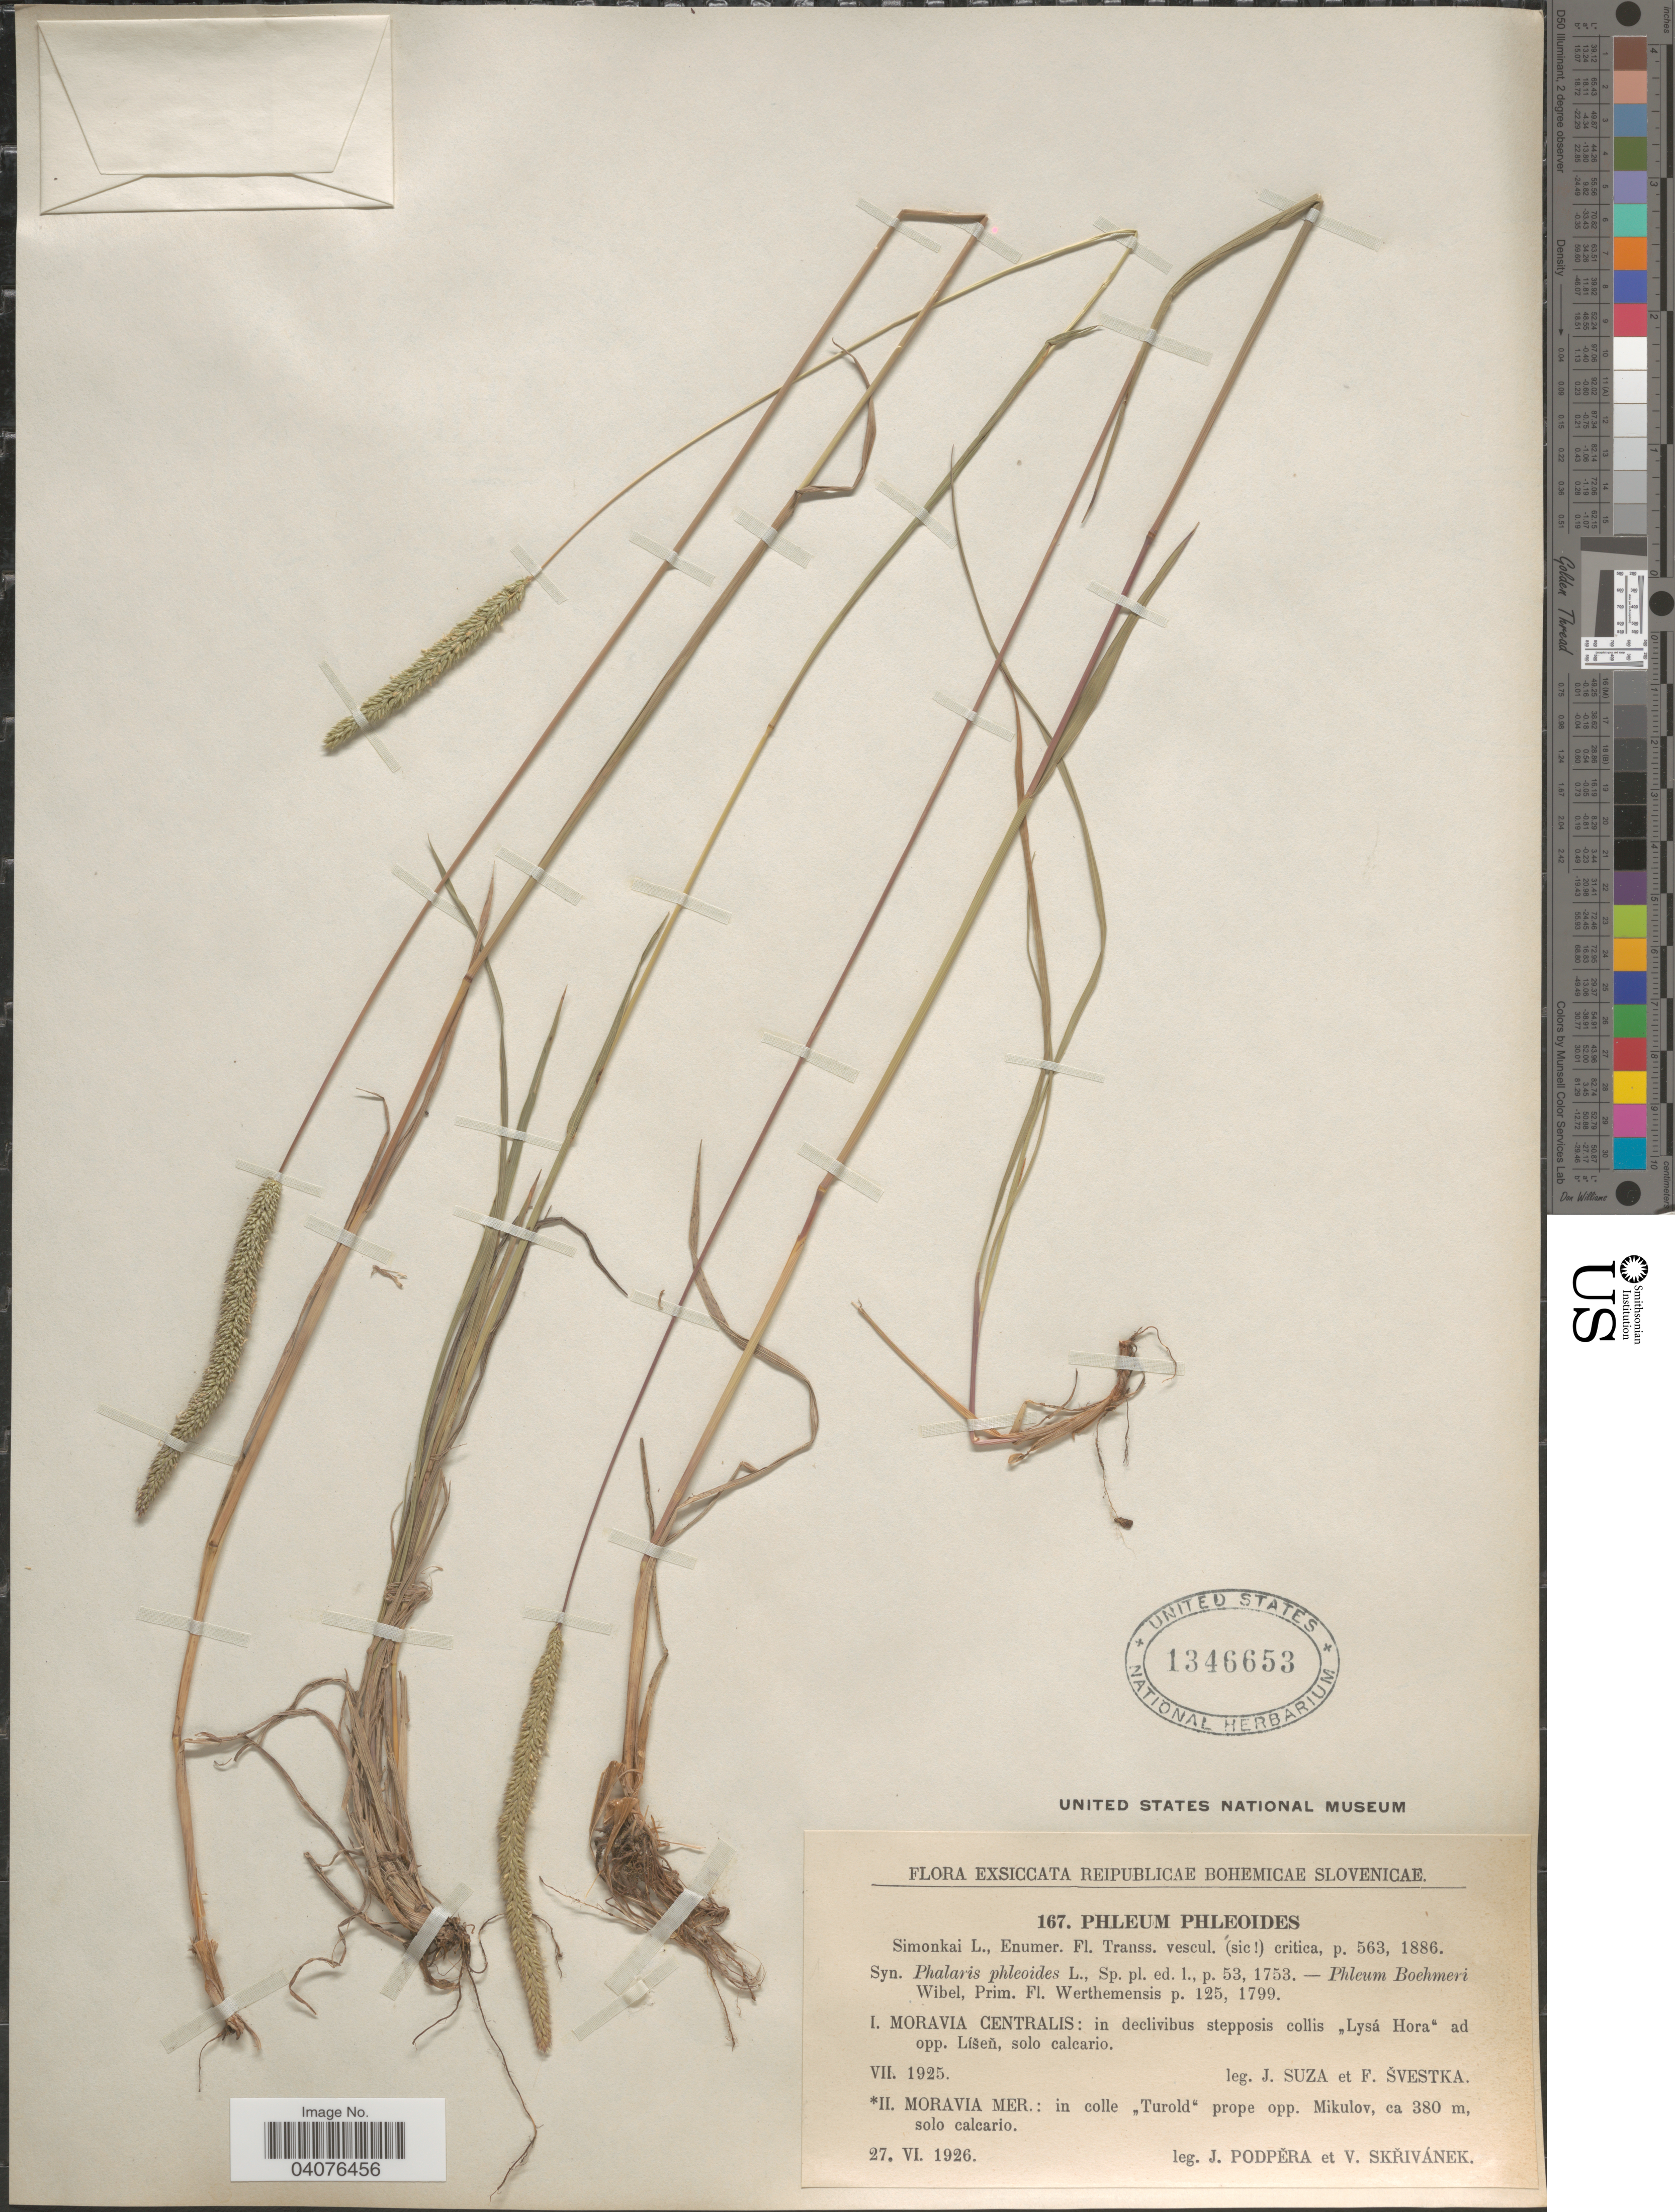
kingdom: Plantae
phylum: Tracheophyta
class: Liliopsida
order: Poales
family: Poaceae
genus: Phleum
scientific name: Phleum phleoides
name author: (L.) H. Karst.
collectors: J. Podpera & V. Skrivanek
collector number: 167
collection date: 1926-06-27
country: Czechia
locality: Reipublicae Bohemicae Slovenicae. Moravia Mer.: in colle "Turold" prope opp. Mikulov.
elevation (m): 380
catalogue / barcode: US 1346653